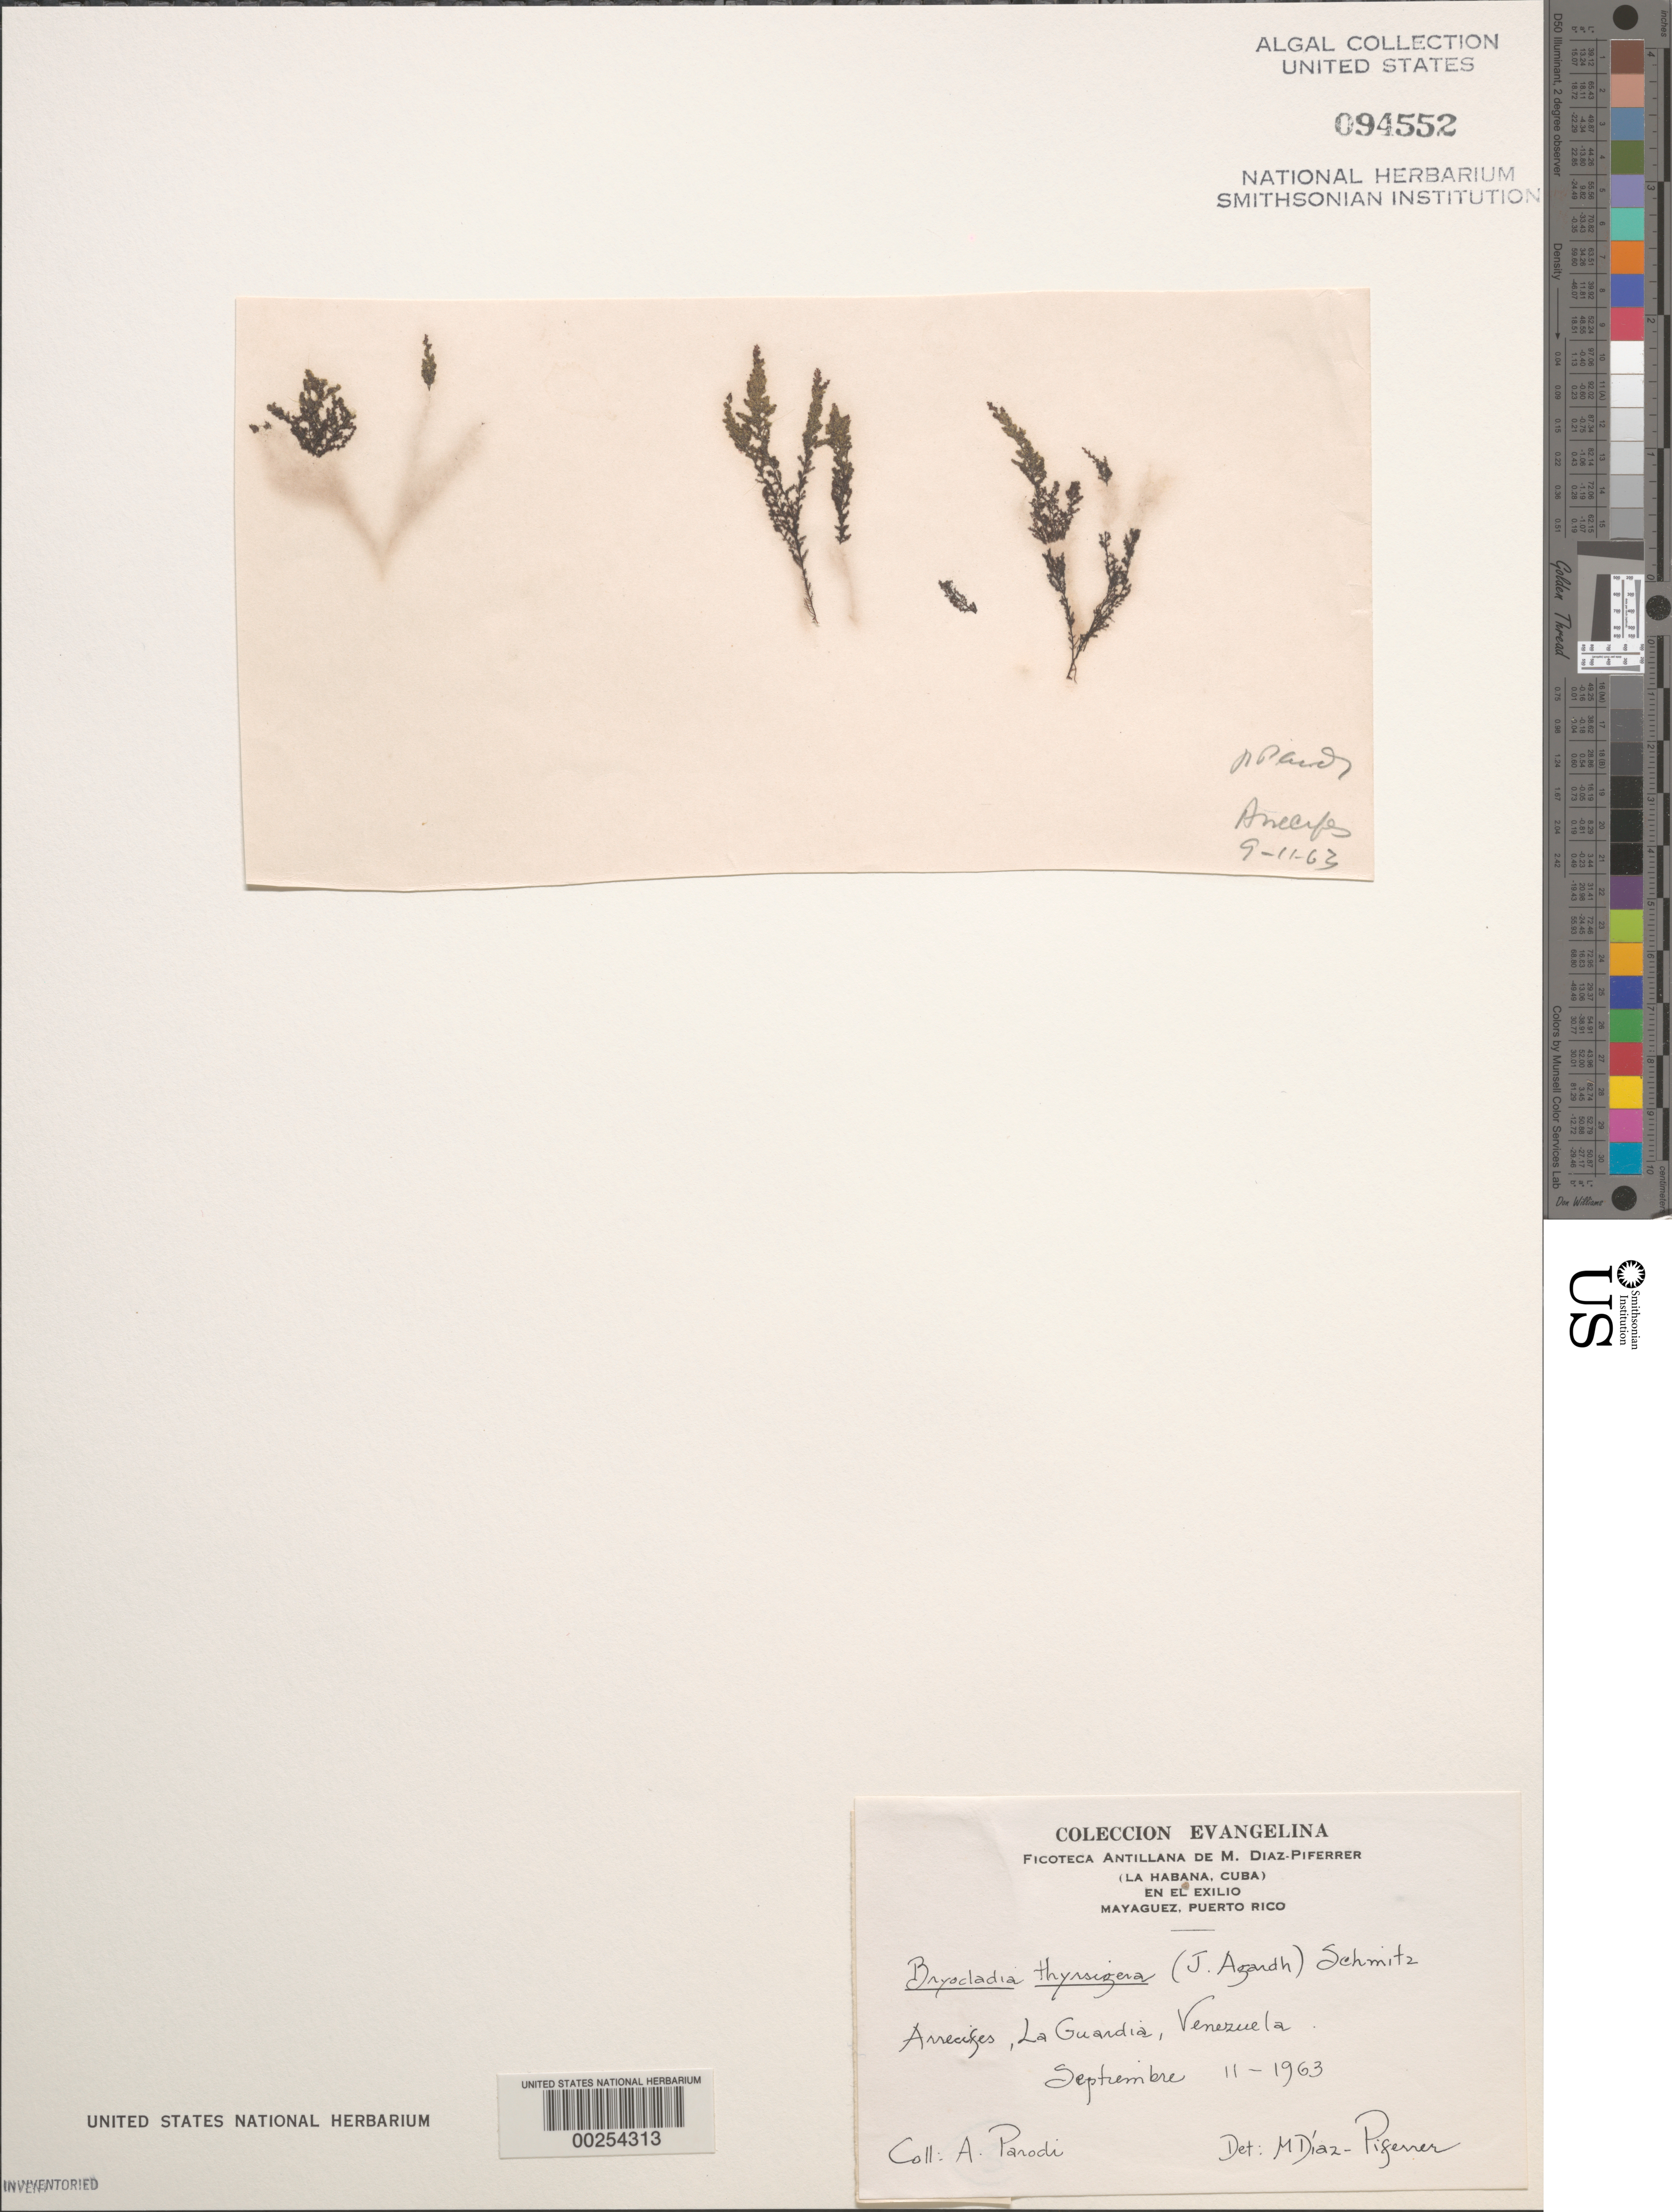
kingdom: Plantae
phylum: Rhodophyta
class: Florideophyceae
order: Ceramiales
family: Rhodomelaceae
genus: Bryocladia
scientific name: Bryocladia thyrsigera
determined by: Diaz-Piferrer, M.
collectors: A. Parodi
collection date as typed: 11 Sep 1963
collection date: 1963-09-11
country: Venezuela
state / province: Nueva Esparta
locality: La guardia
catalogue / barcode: US 94552